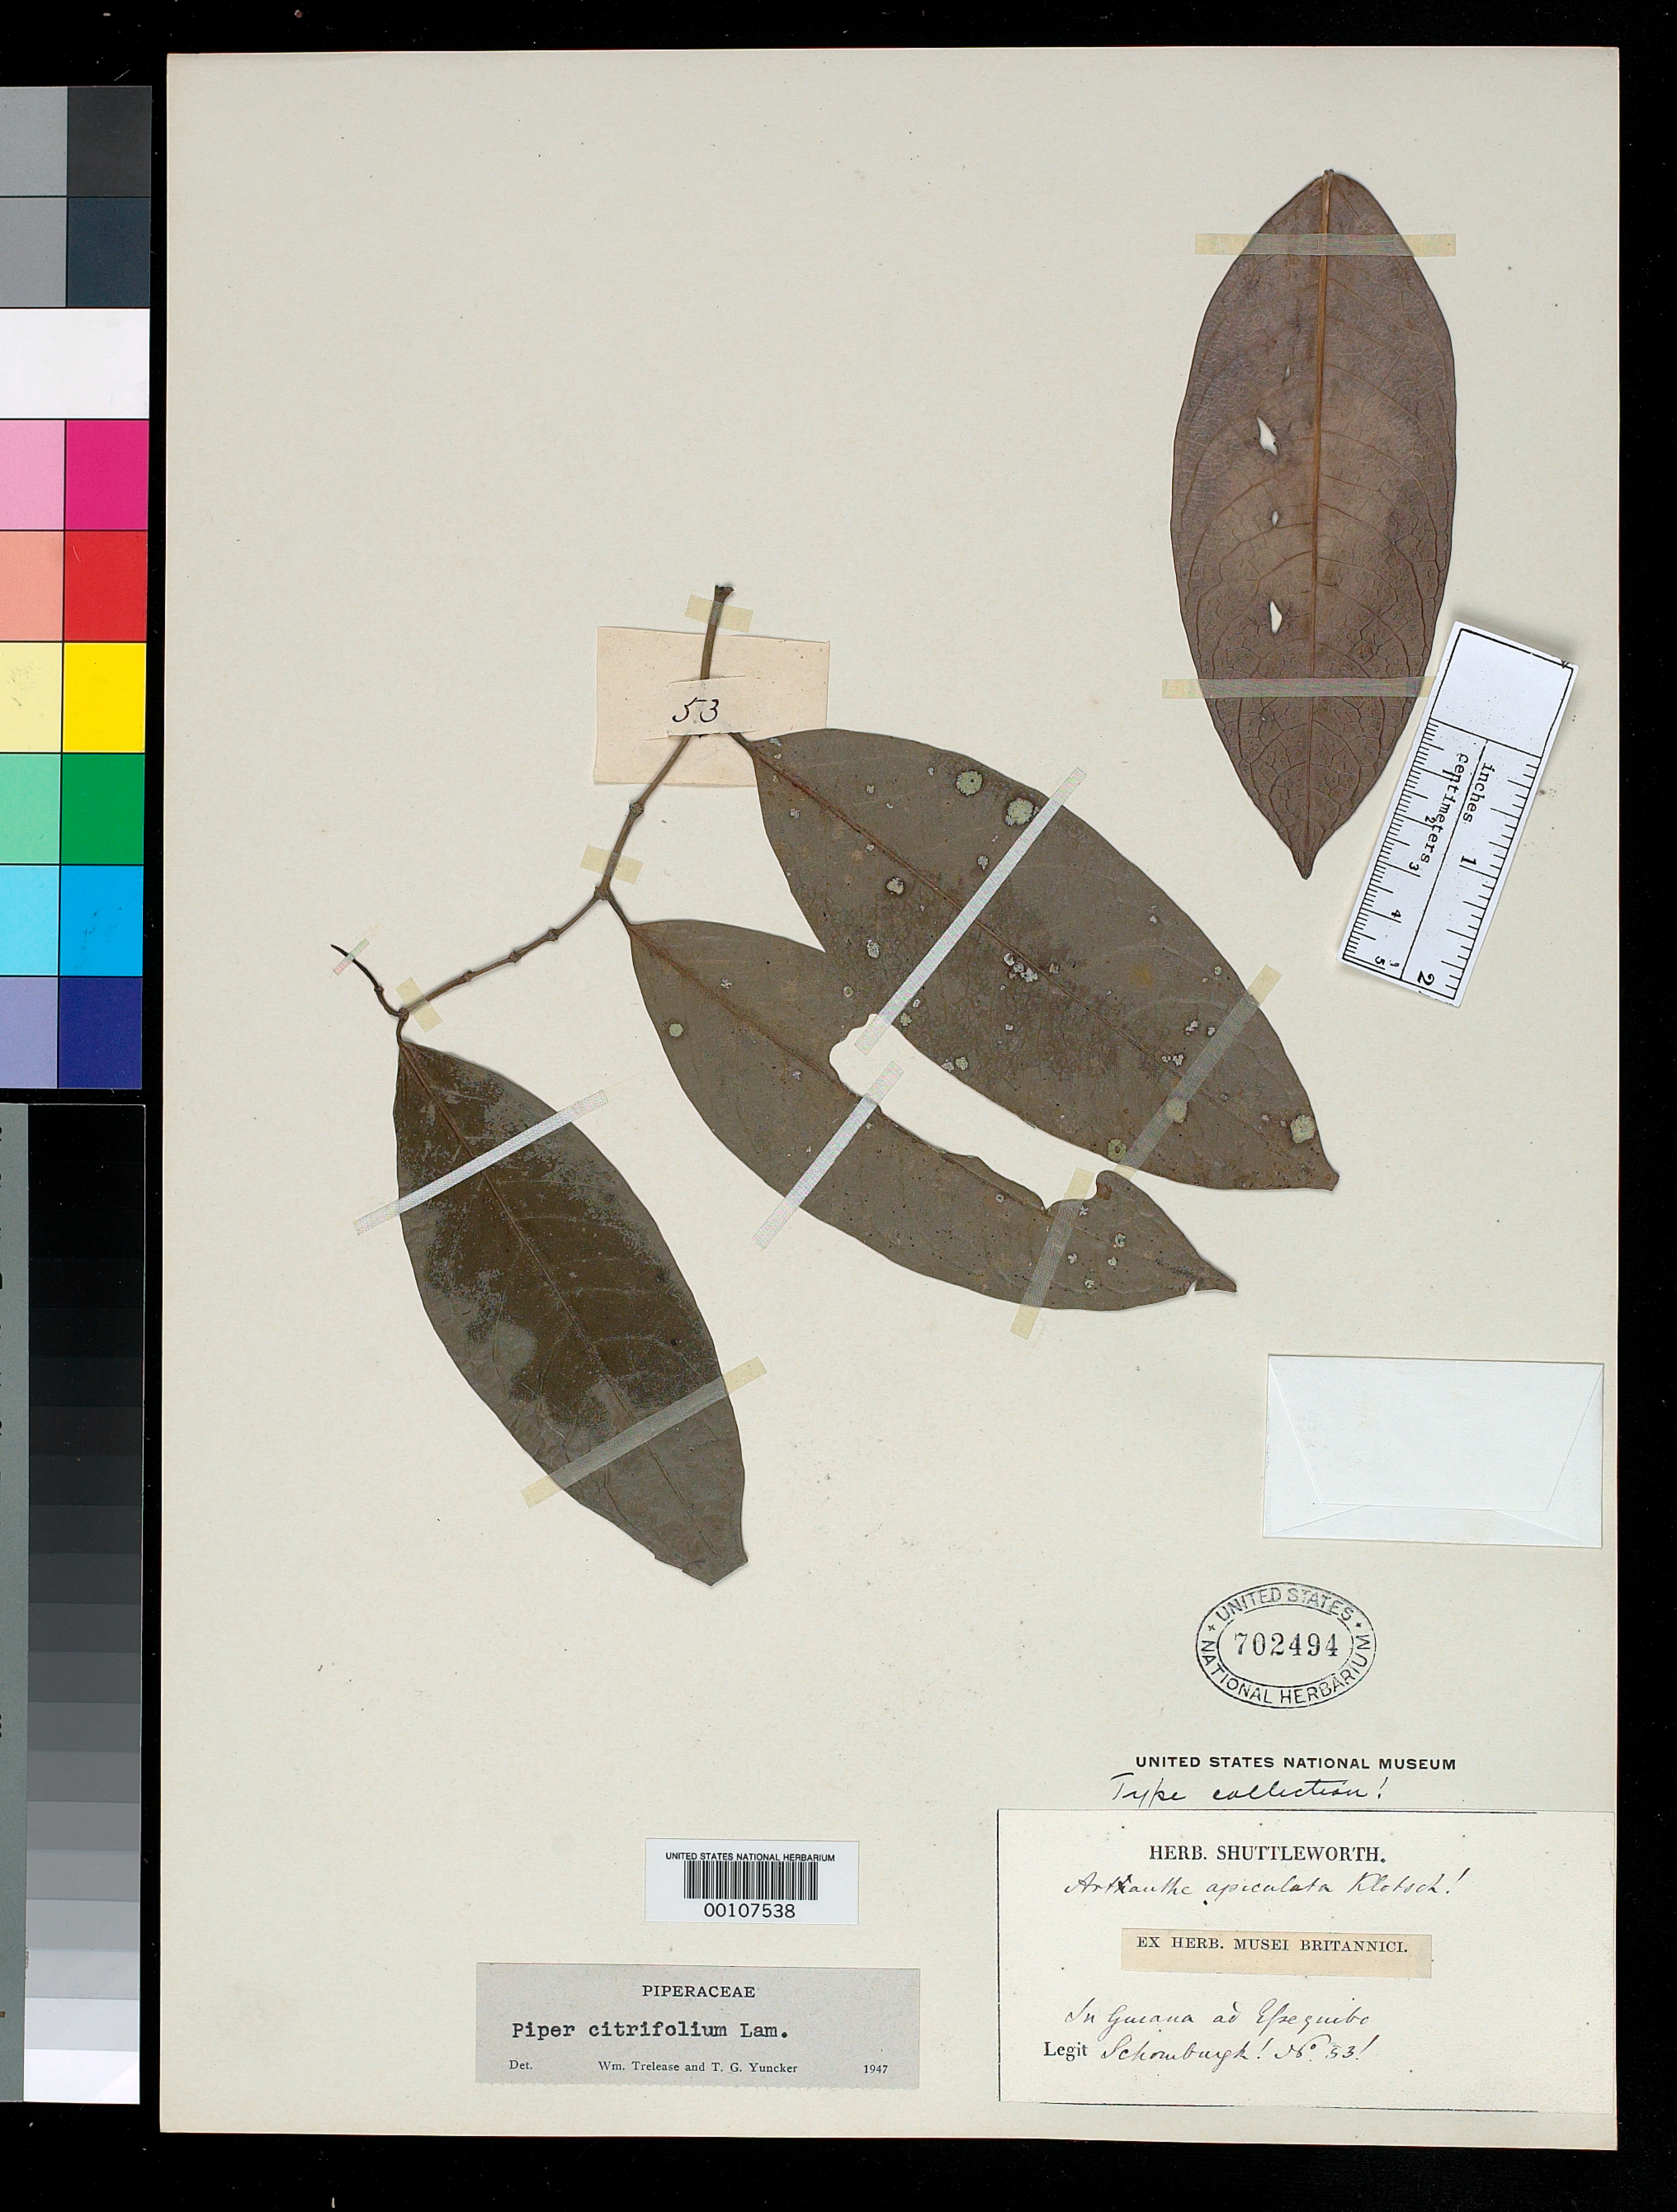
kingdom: Plantae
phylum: Tracheophyta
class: Magnoliopsida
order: Piperales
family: Piperaceae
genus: Artanthe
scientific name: Artanthe apiculata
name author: Klotzsch in Benth.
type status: Isotype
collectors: M. R. Schomburgk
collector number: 53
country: Guyana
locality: Essequibe.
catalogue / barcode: US 702494